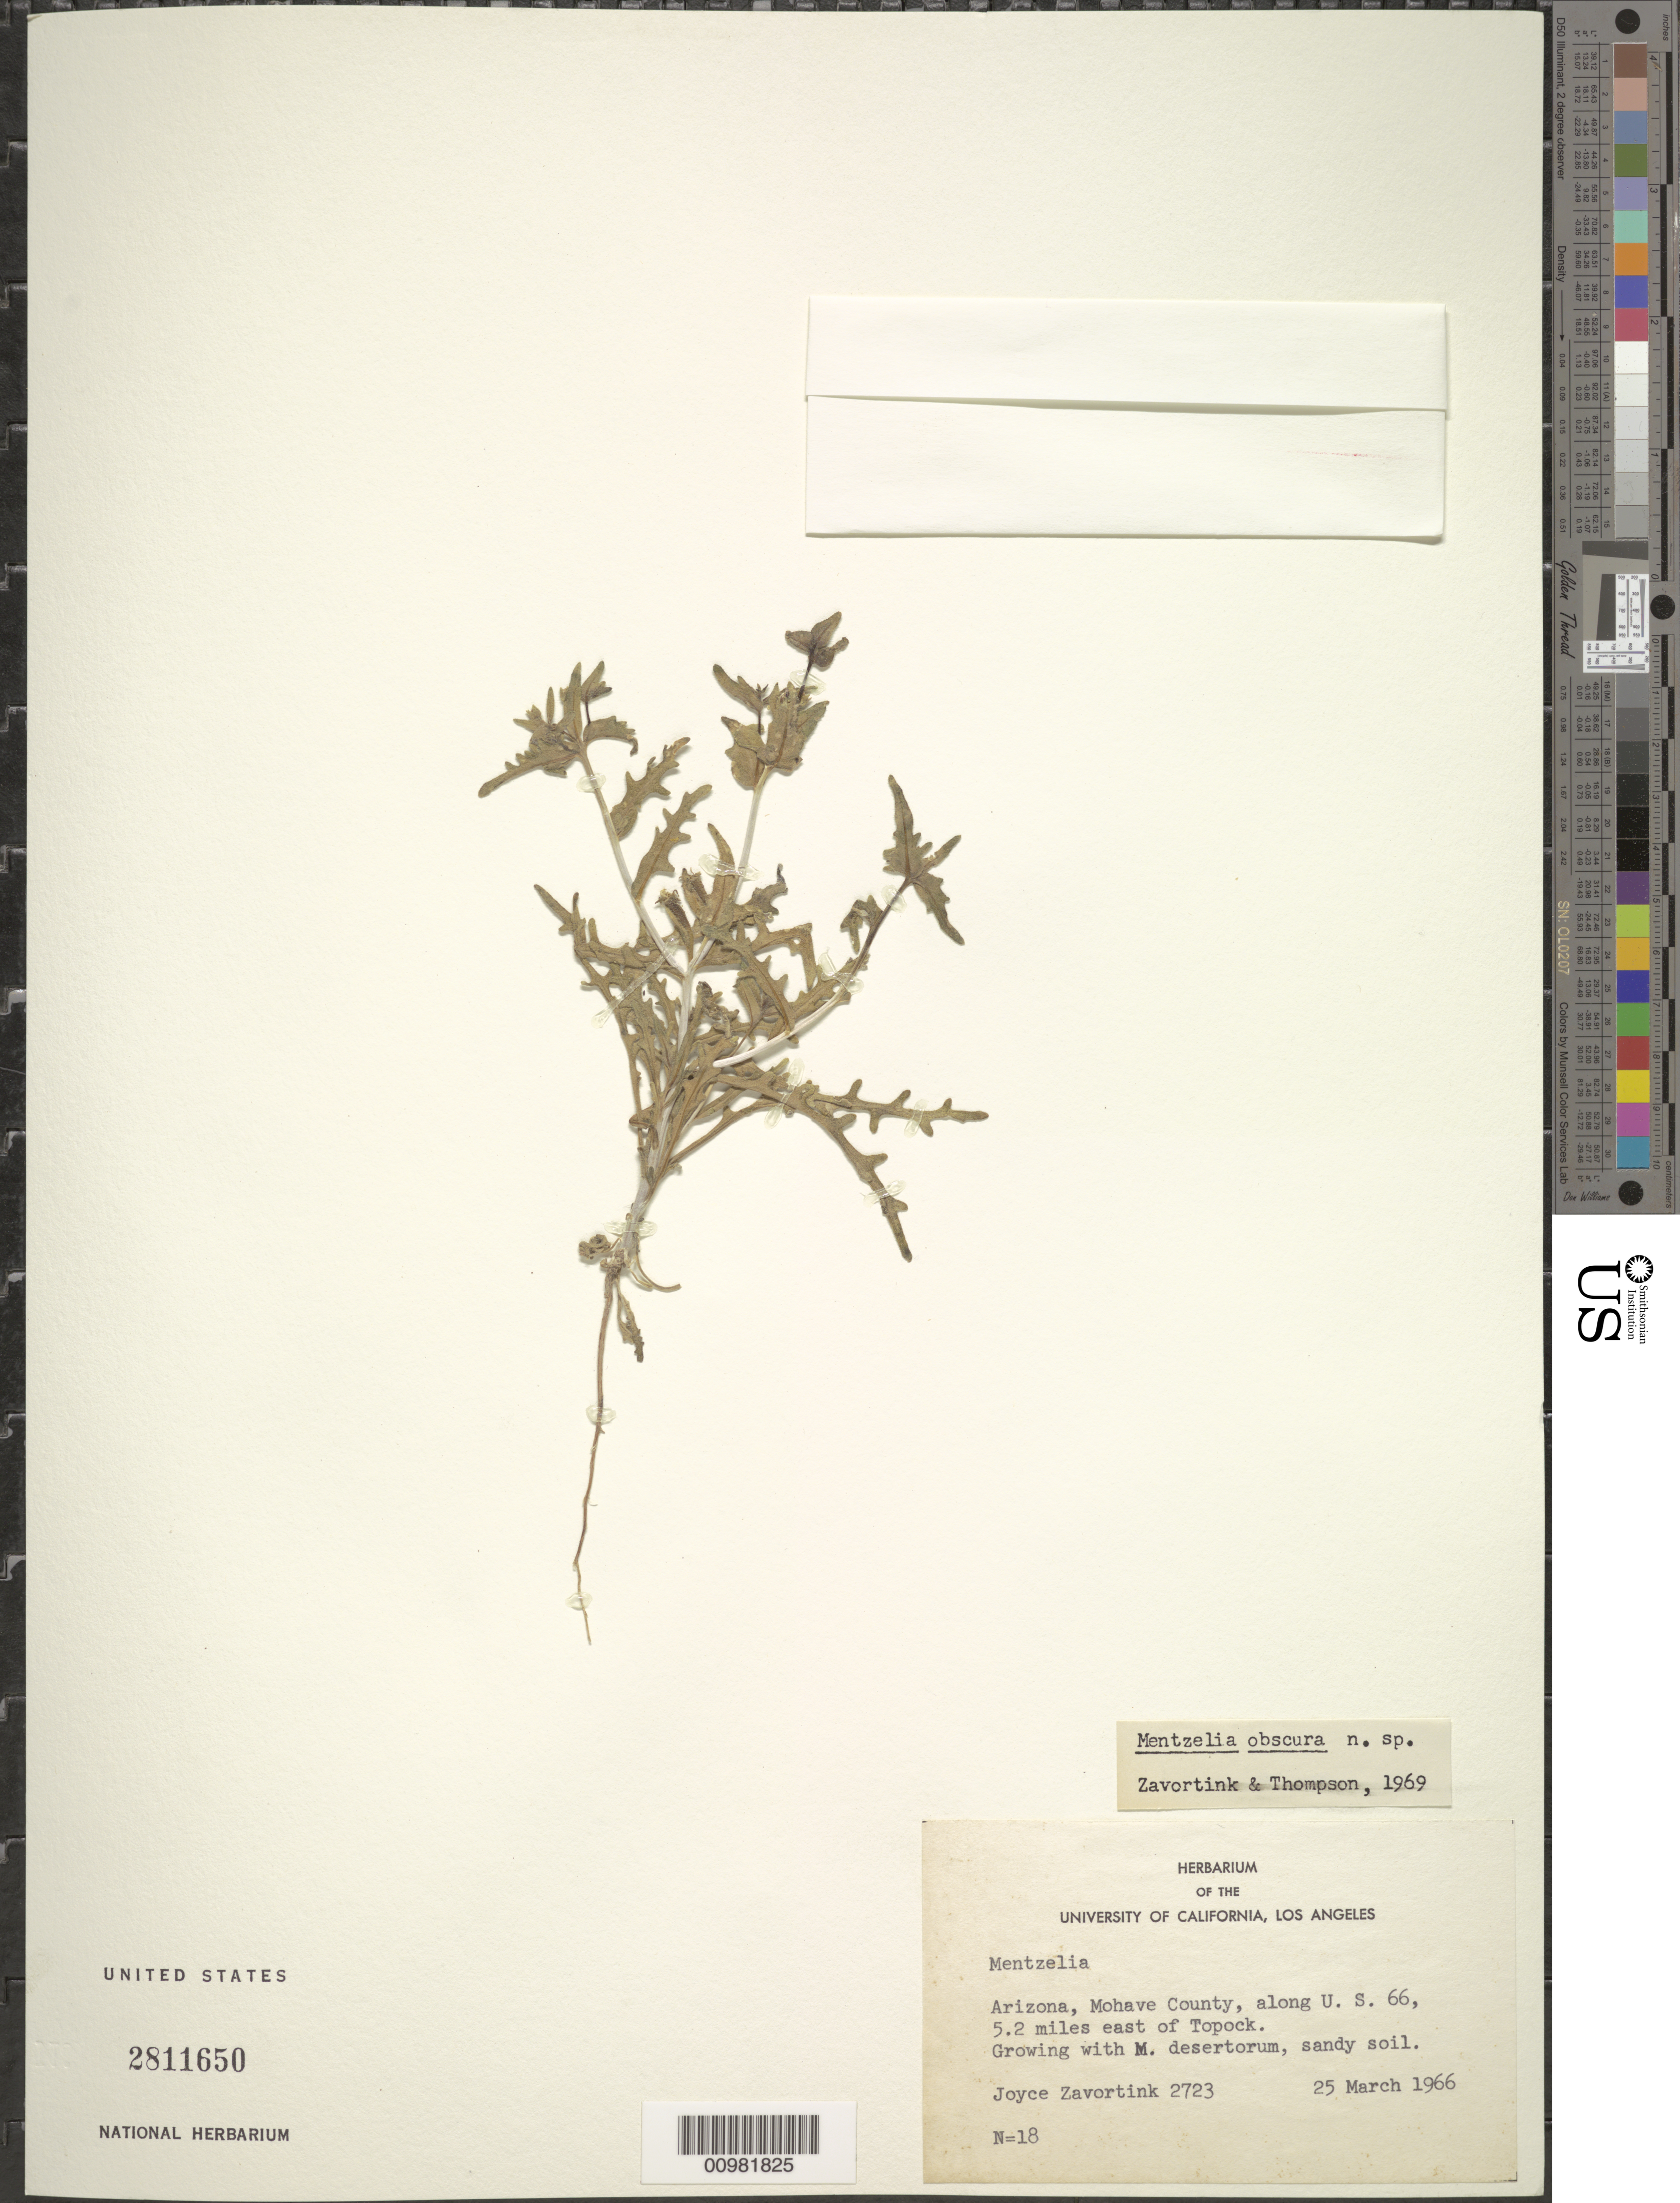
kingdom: Plantae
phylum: Tracheophyta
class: Magnoliopsida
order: Cornales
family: Loasaceae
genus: Mentzelia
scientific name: Mentzelia obscura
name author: H.J. Thomps. & J.E. Roberts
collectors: J. E. Zavortink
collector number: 2723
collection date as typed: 25 Mar 1966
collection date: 1966-03-25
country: United States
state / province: Arizona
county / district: Mohave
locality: along U.S. 66; 5.2 mi. E. of Topock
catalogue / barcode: US 2811650